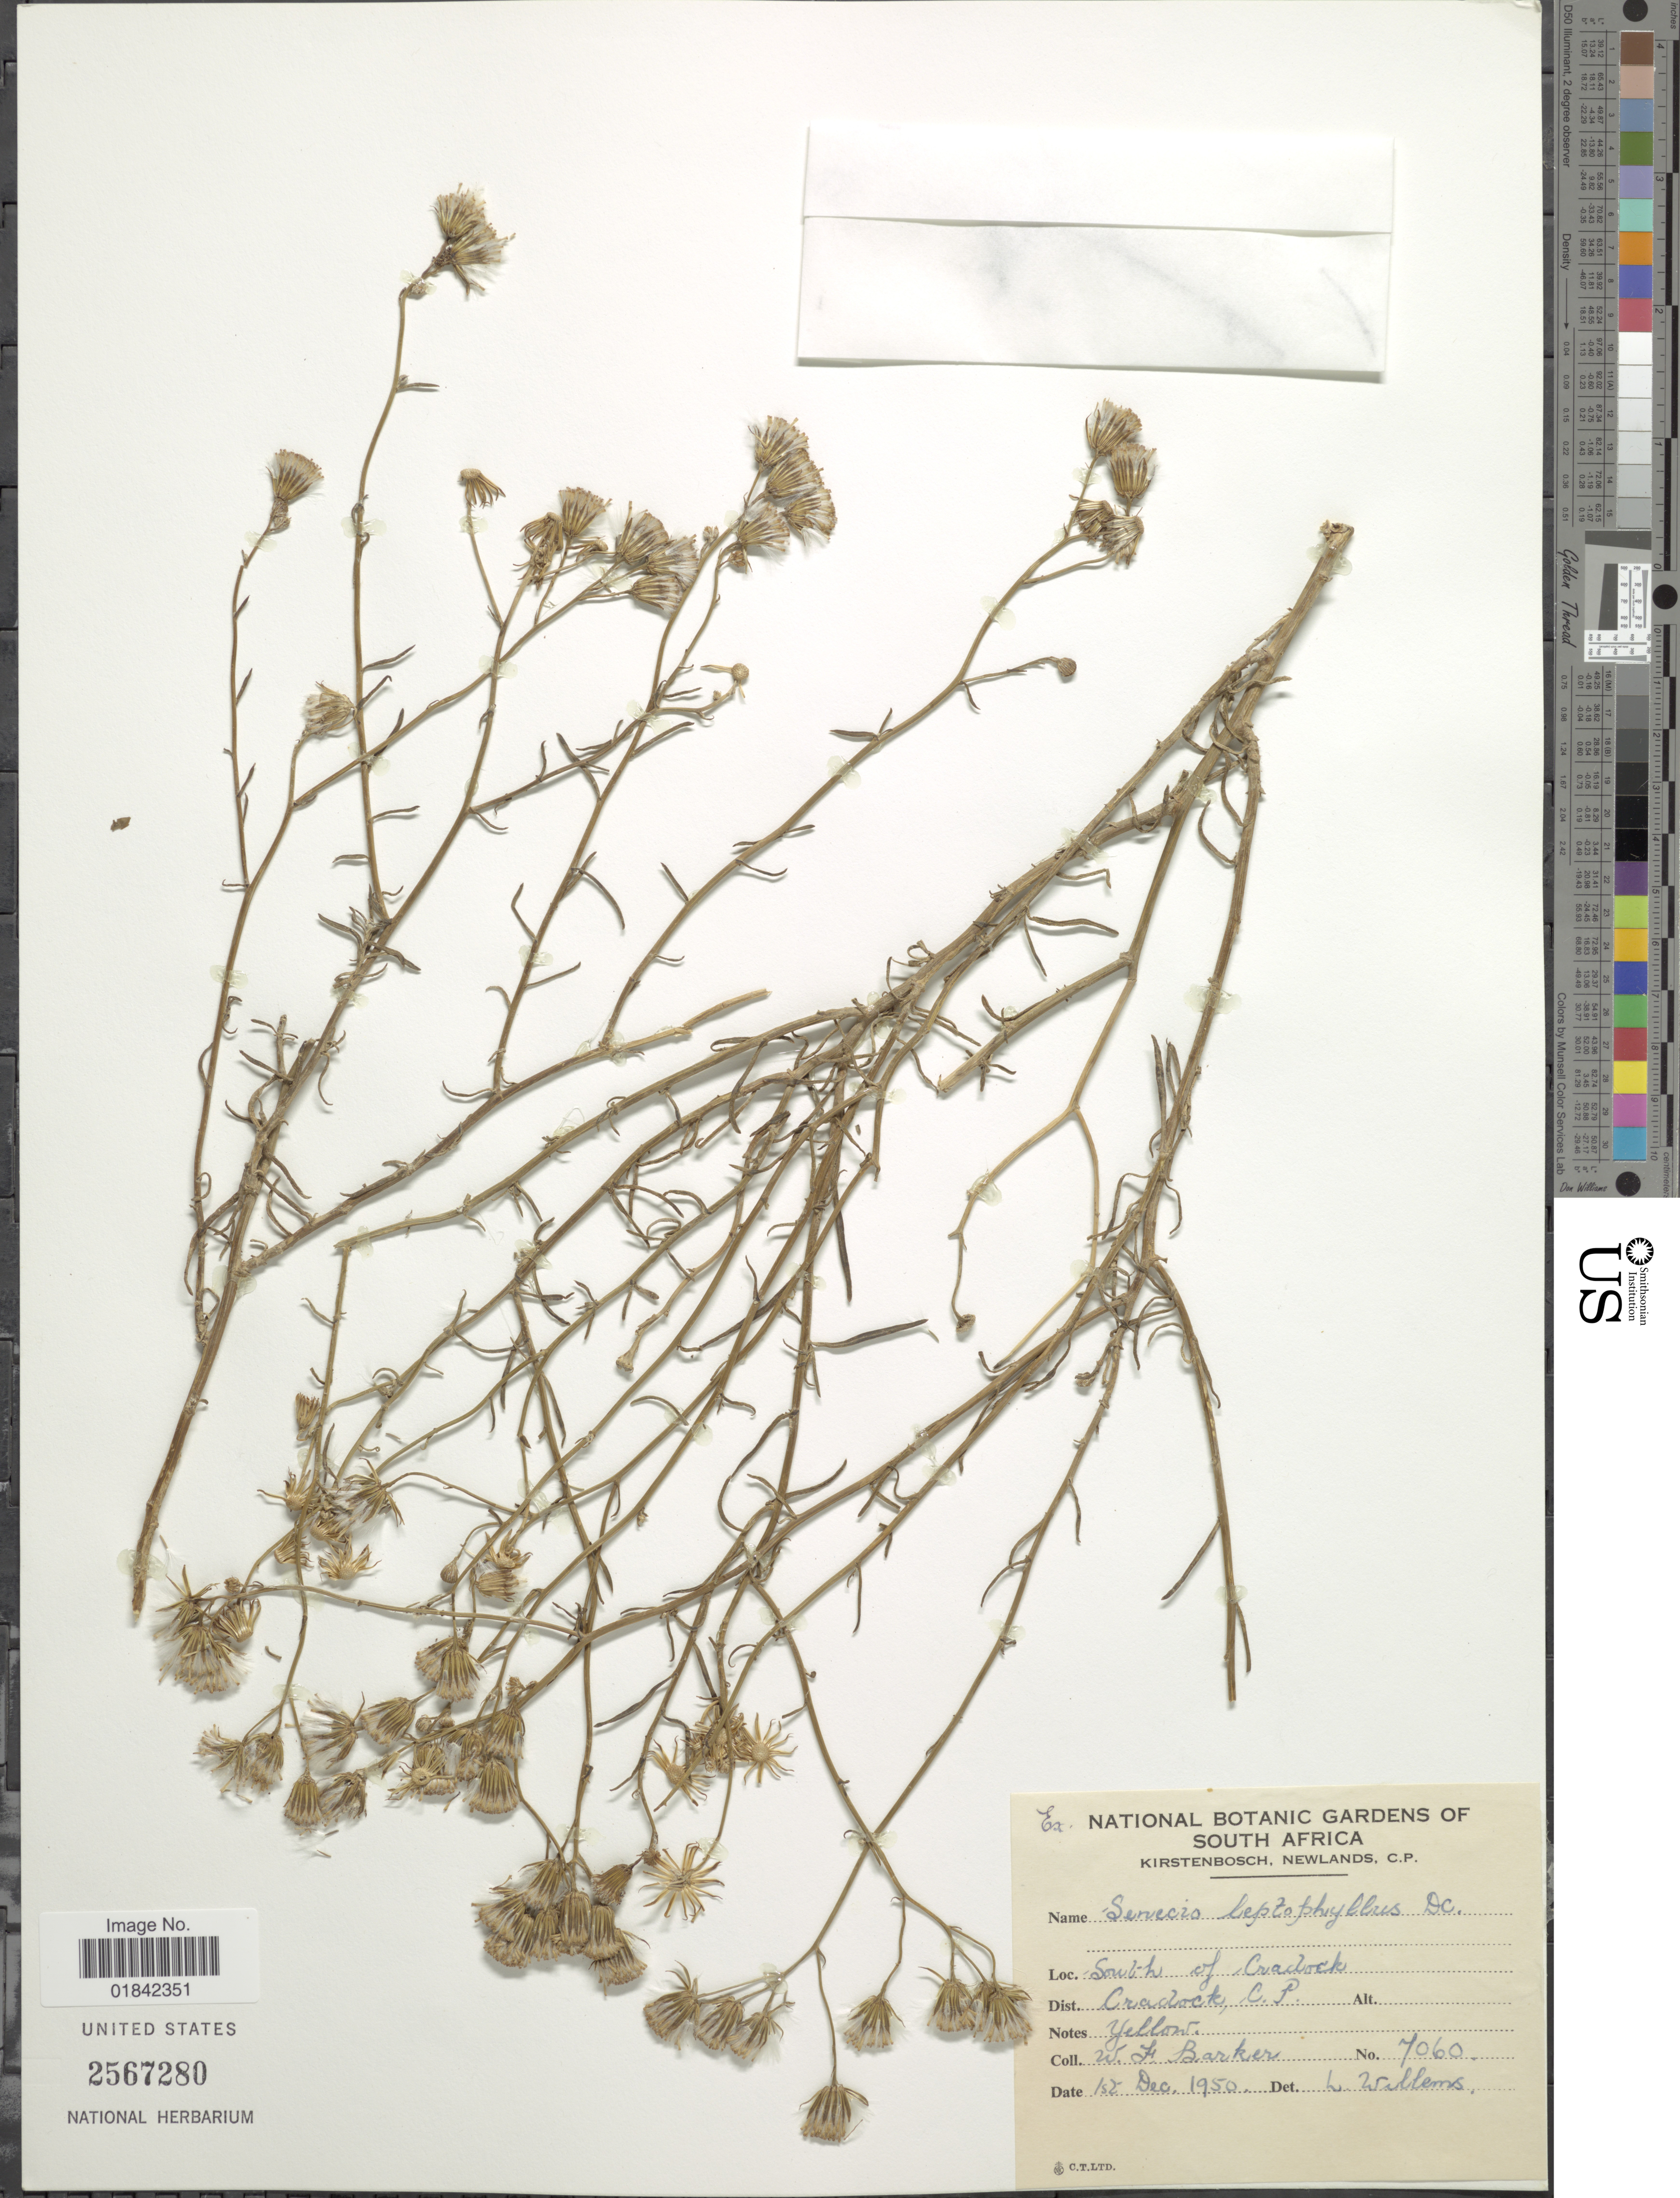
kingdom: Plantae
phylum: Tracheophyta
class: Magnoliopsida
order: Asterales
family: Asteraceae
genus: Senecio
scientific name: Senecio leptophyllus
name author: DC.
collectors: W. F. Barker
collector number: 7060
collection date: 1950-12-01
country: South Africa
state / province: Eastern Cape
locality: South of Cradock, Dist. Cradock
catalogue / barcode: US 2567280